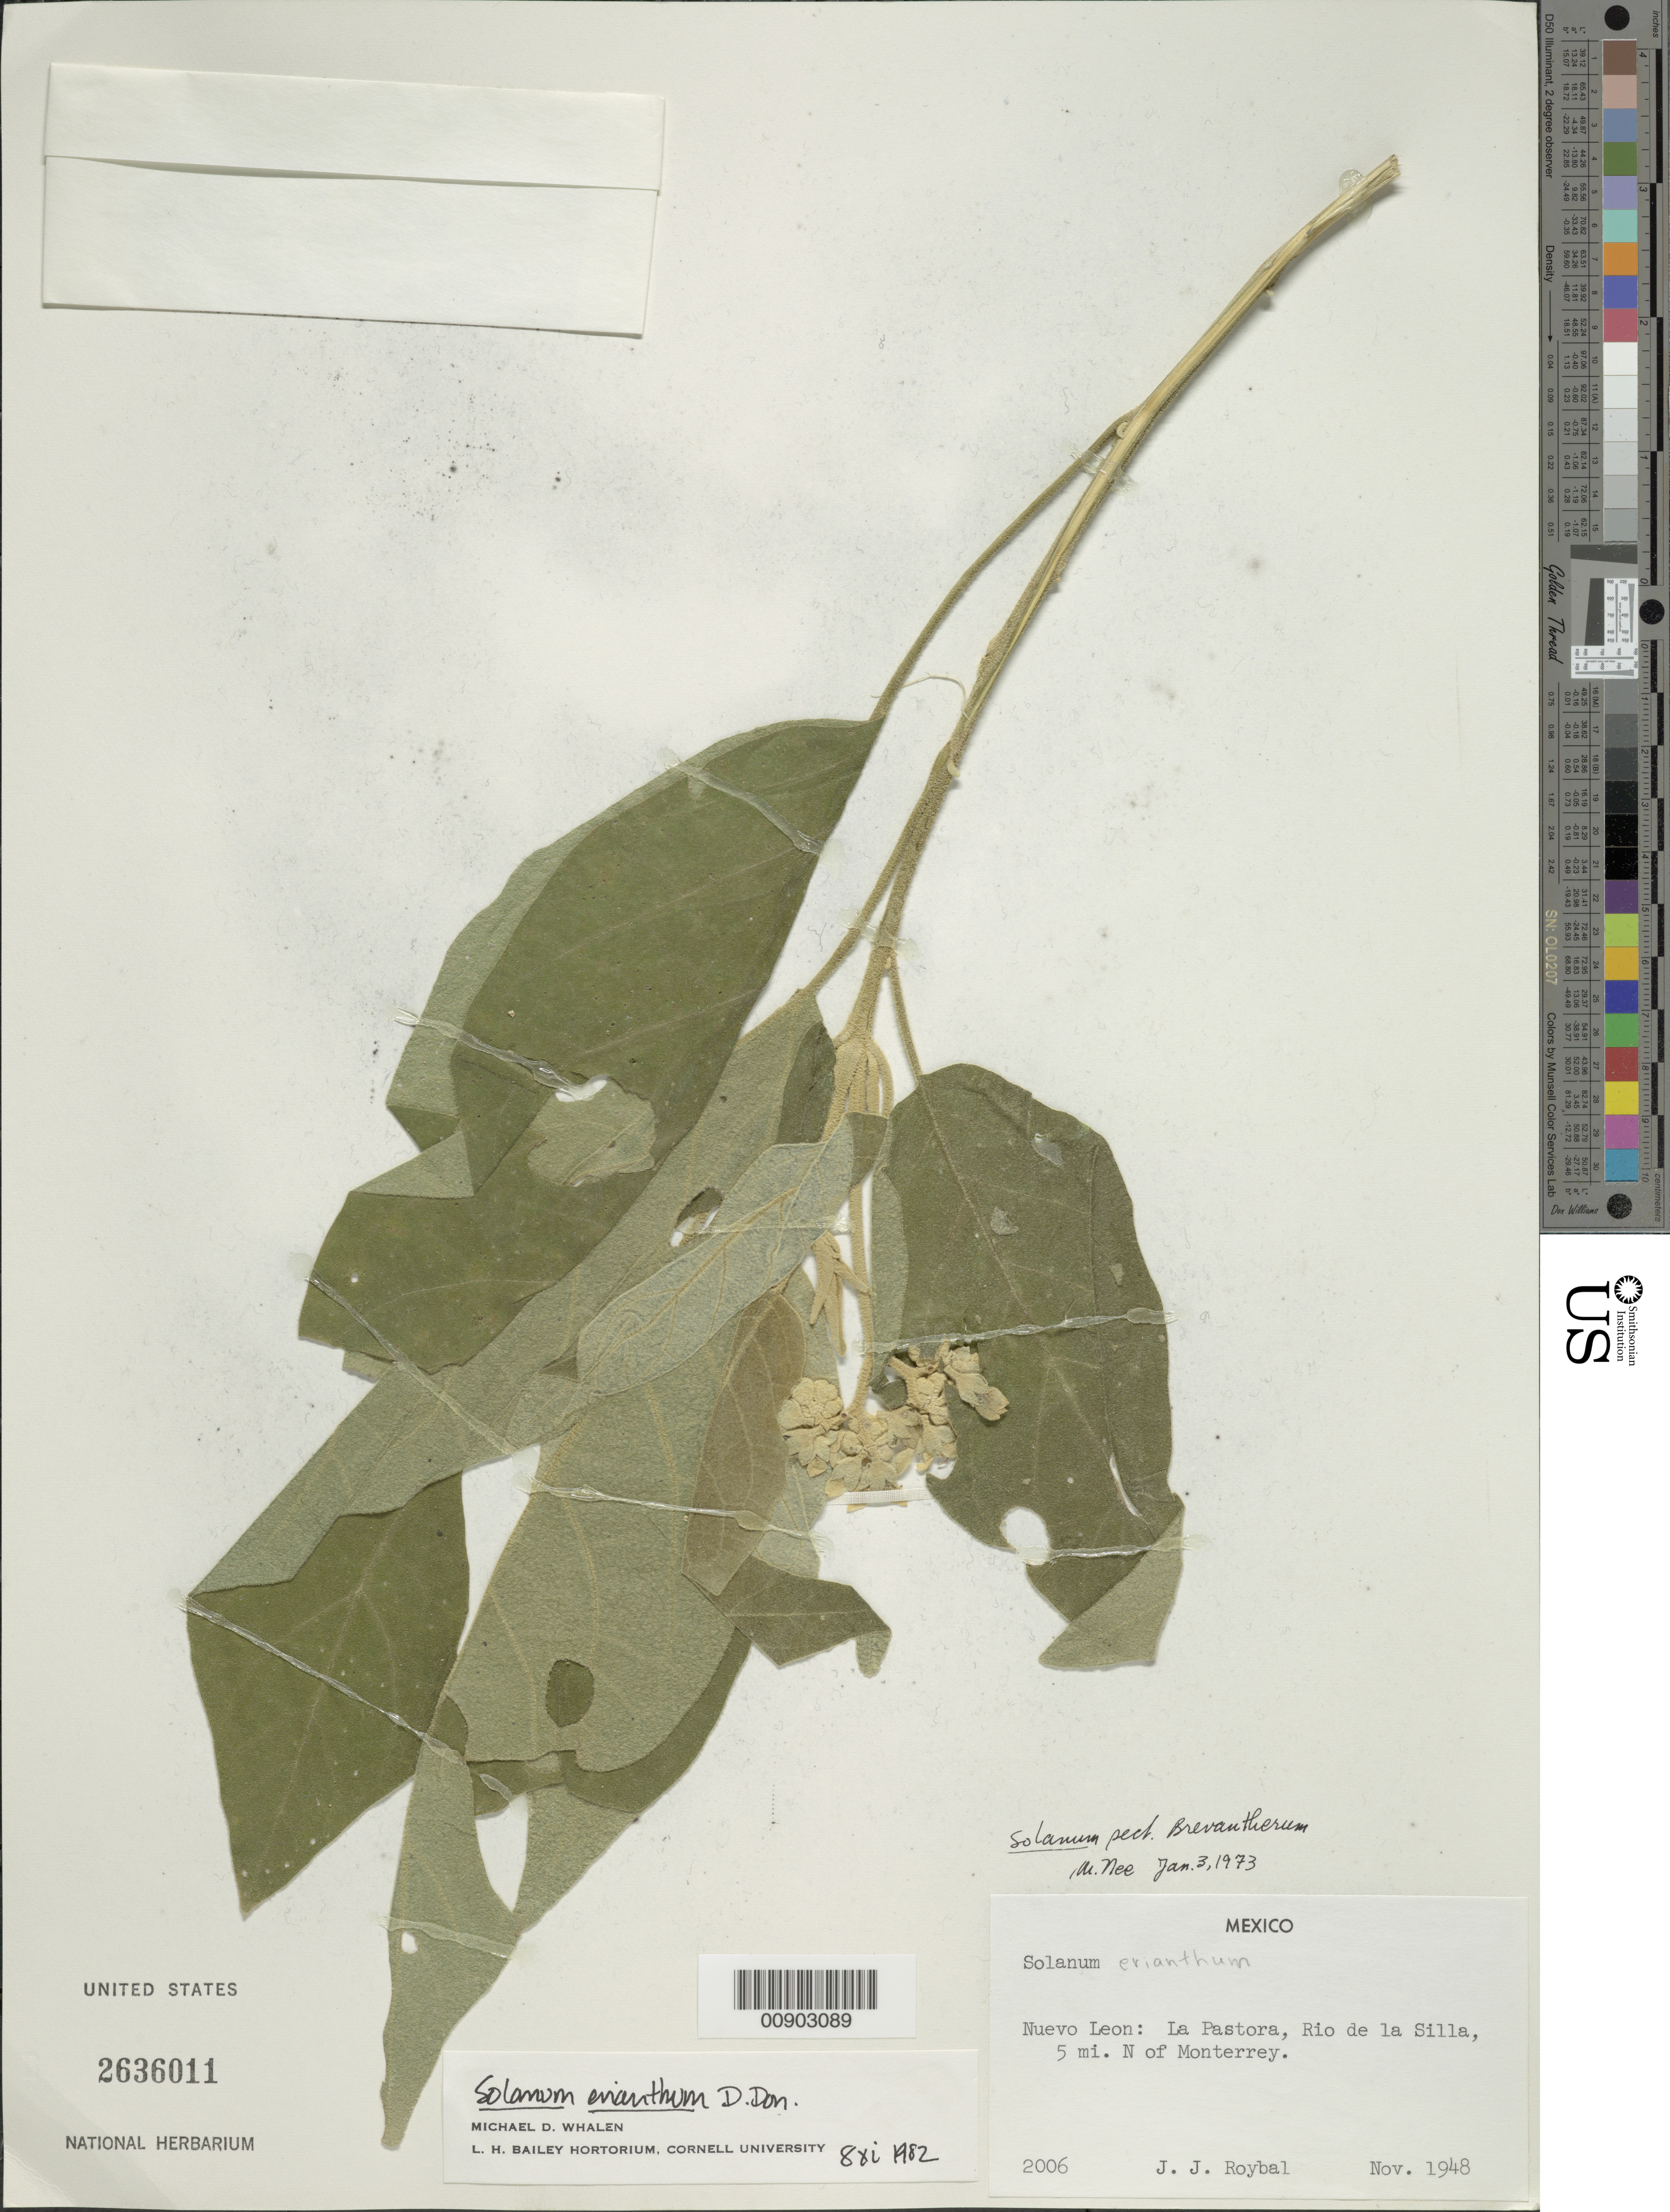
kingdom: Plantae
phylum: Tracheophyta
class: Magnoliopsida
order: Solanales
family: Solanaceae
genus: Solanum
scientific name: Solanum erianthum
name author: D. Don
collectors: J. J. Roybal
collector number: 2006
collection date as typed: Nov 1948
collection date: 1948-11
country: Mexico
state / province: Nuevo León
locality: La Pastora, Río de la Silla, 5 mi. N of Monterrey, Nuevo León.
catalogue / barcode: US 2636011